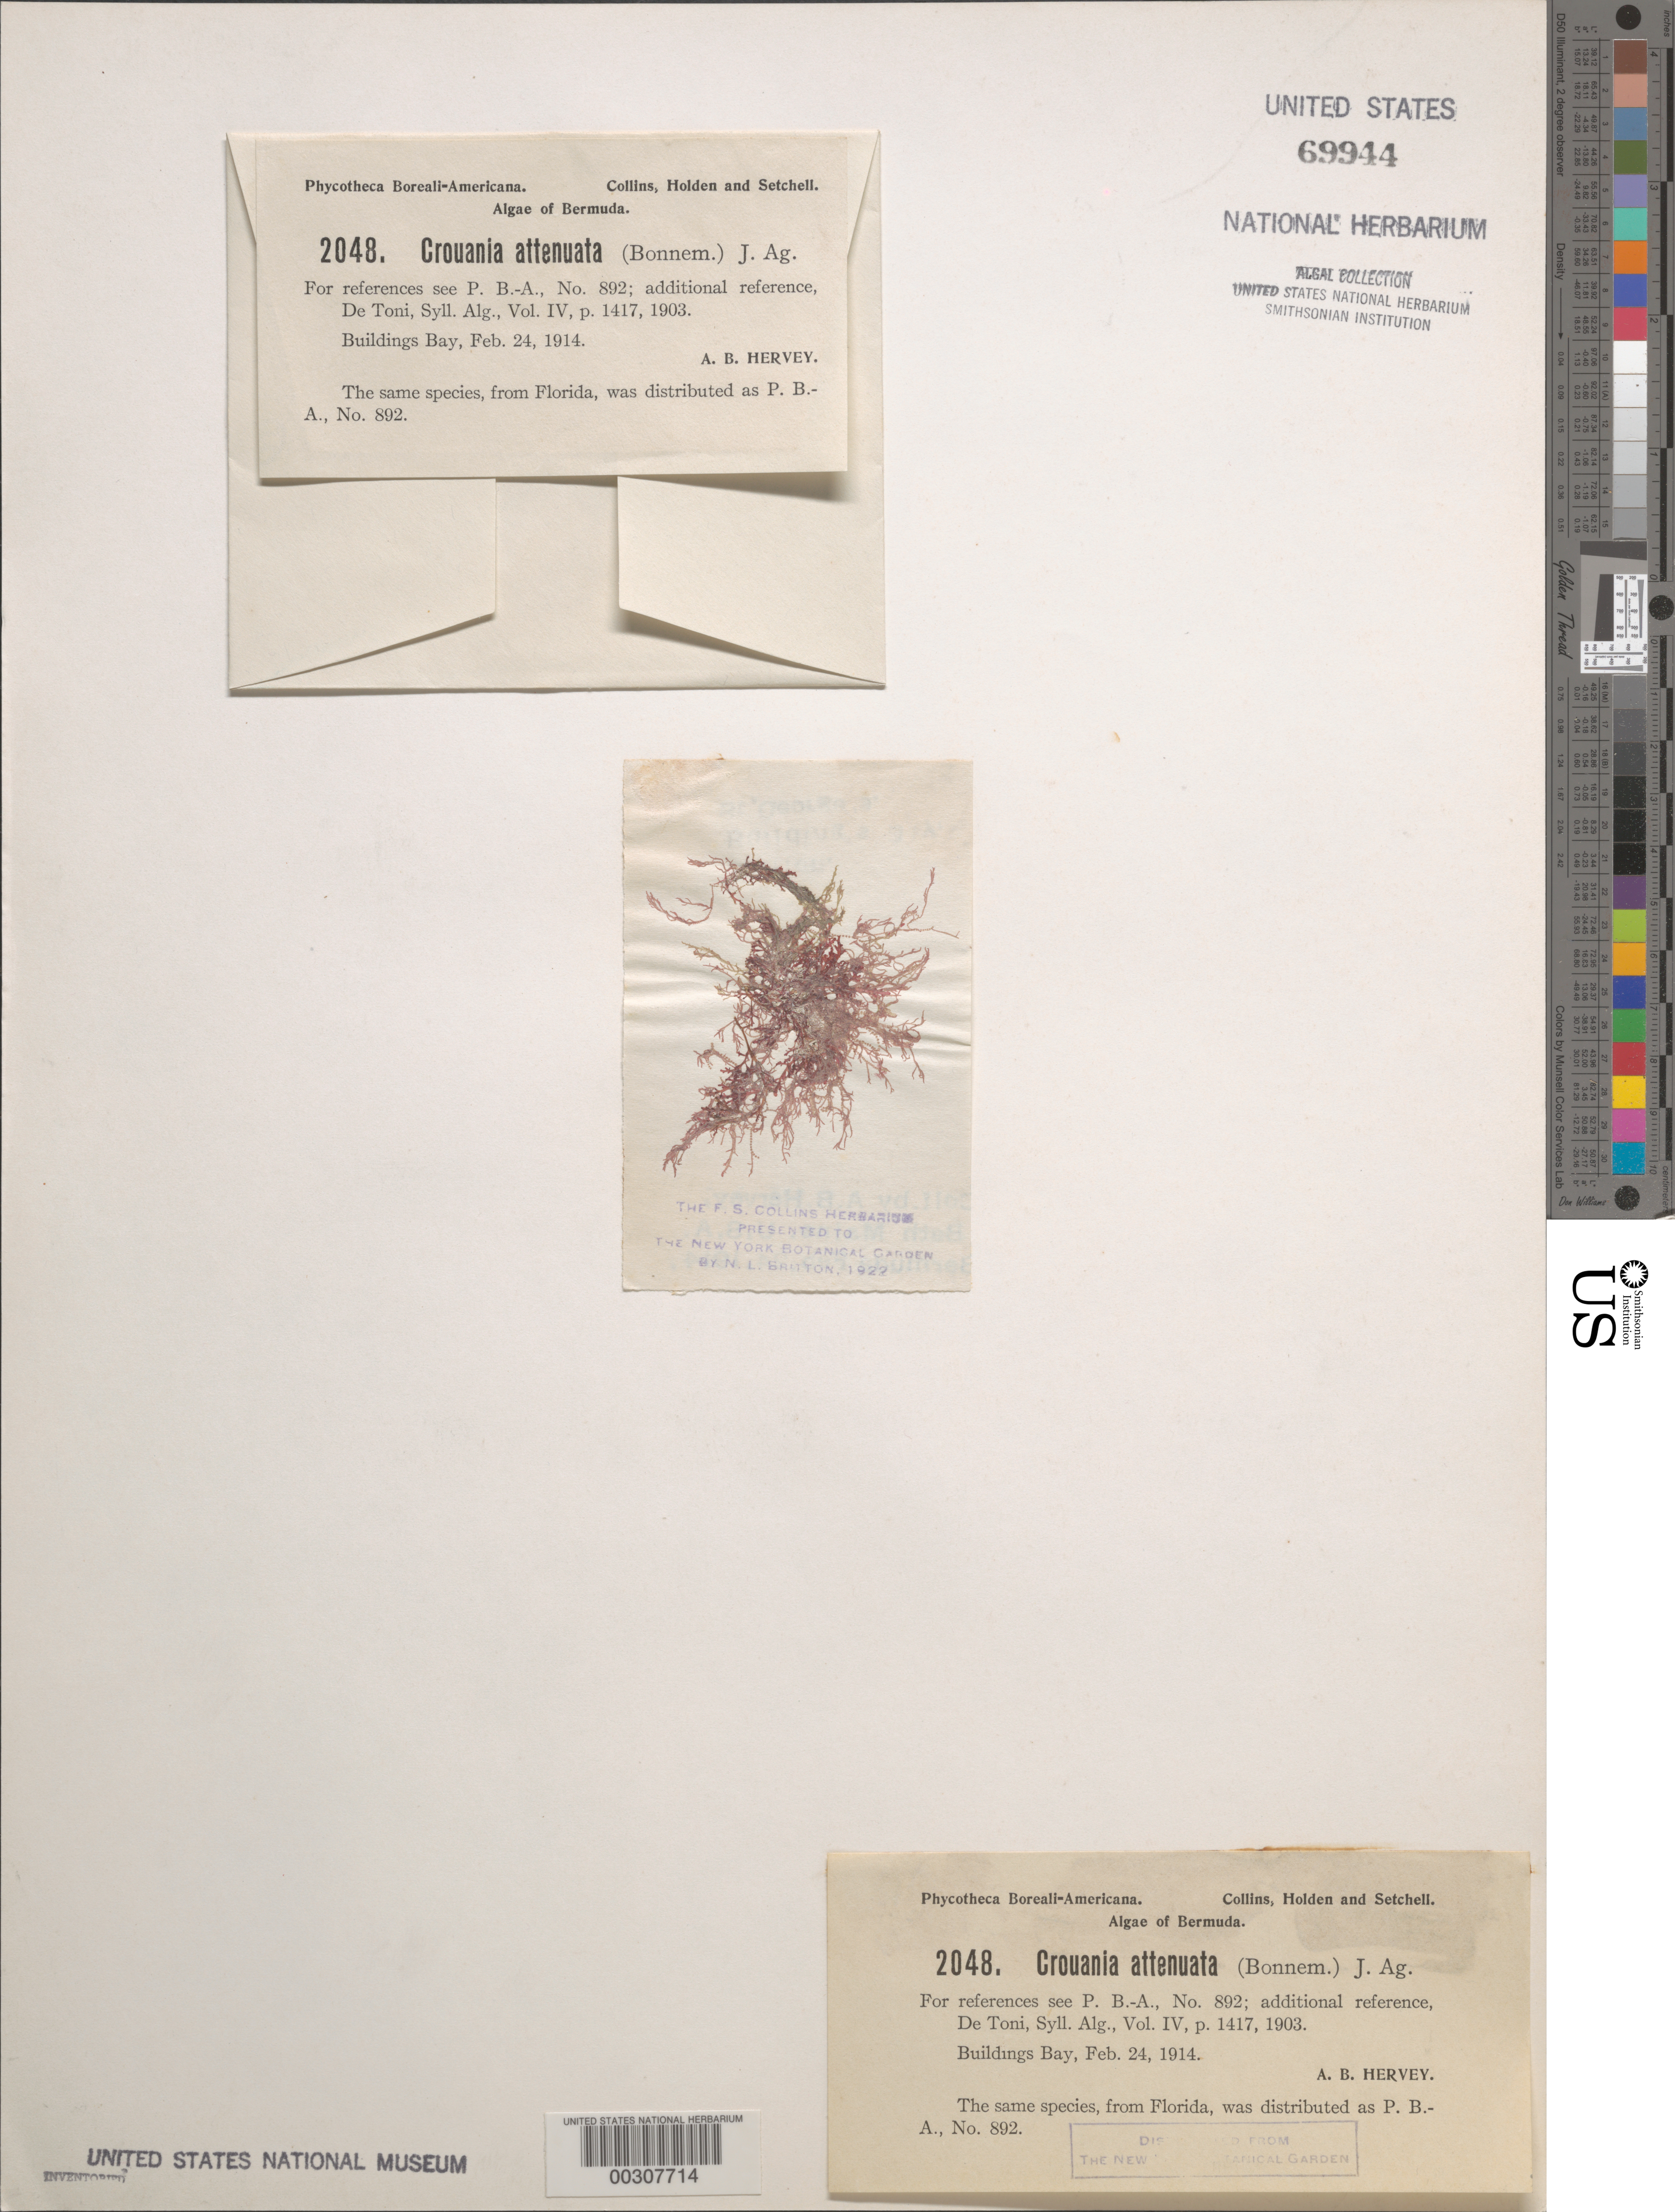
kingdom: Plantae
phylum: Rhodophyta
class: Florideophyceae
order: Ceramiales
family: Callithamniaceae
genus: Crouania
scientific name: Crouania attenuata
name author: (C. Agardh) J. Agardh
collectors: A. B. Hervey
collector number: PB-A 2048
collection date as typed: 24 Feb 1914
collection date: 1914-02-24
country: Bermuda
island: St. George's Island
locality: Buildings Bay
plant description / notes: Collins, Holden & Setchell, Phycotheca Boreali-Americana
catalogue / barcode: US 69944